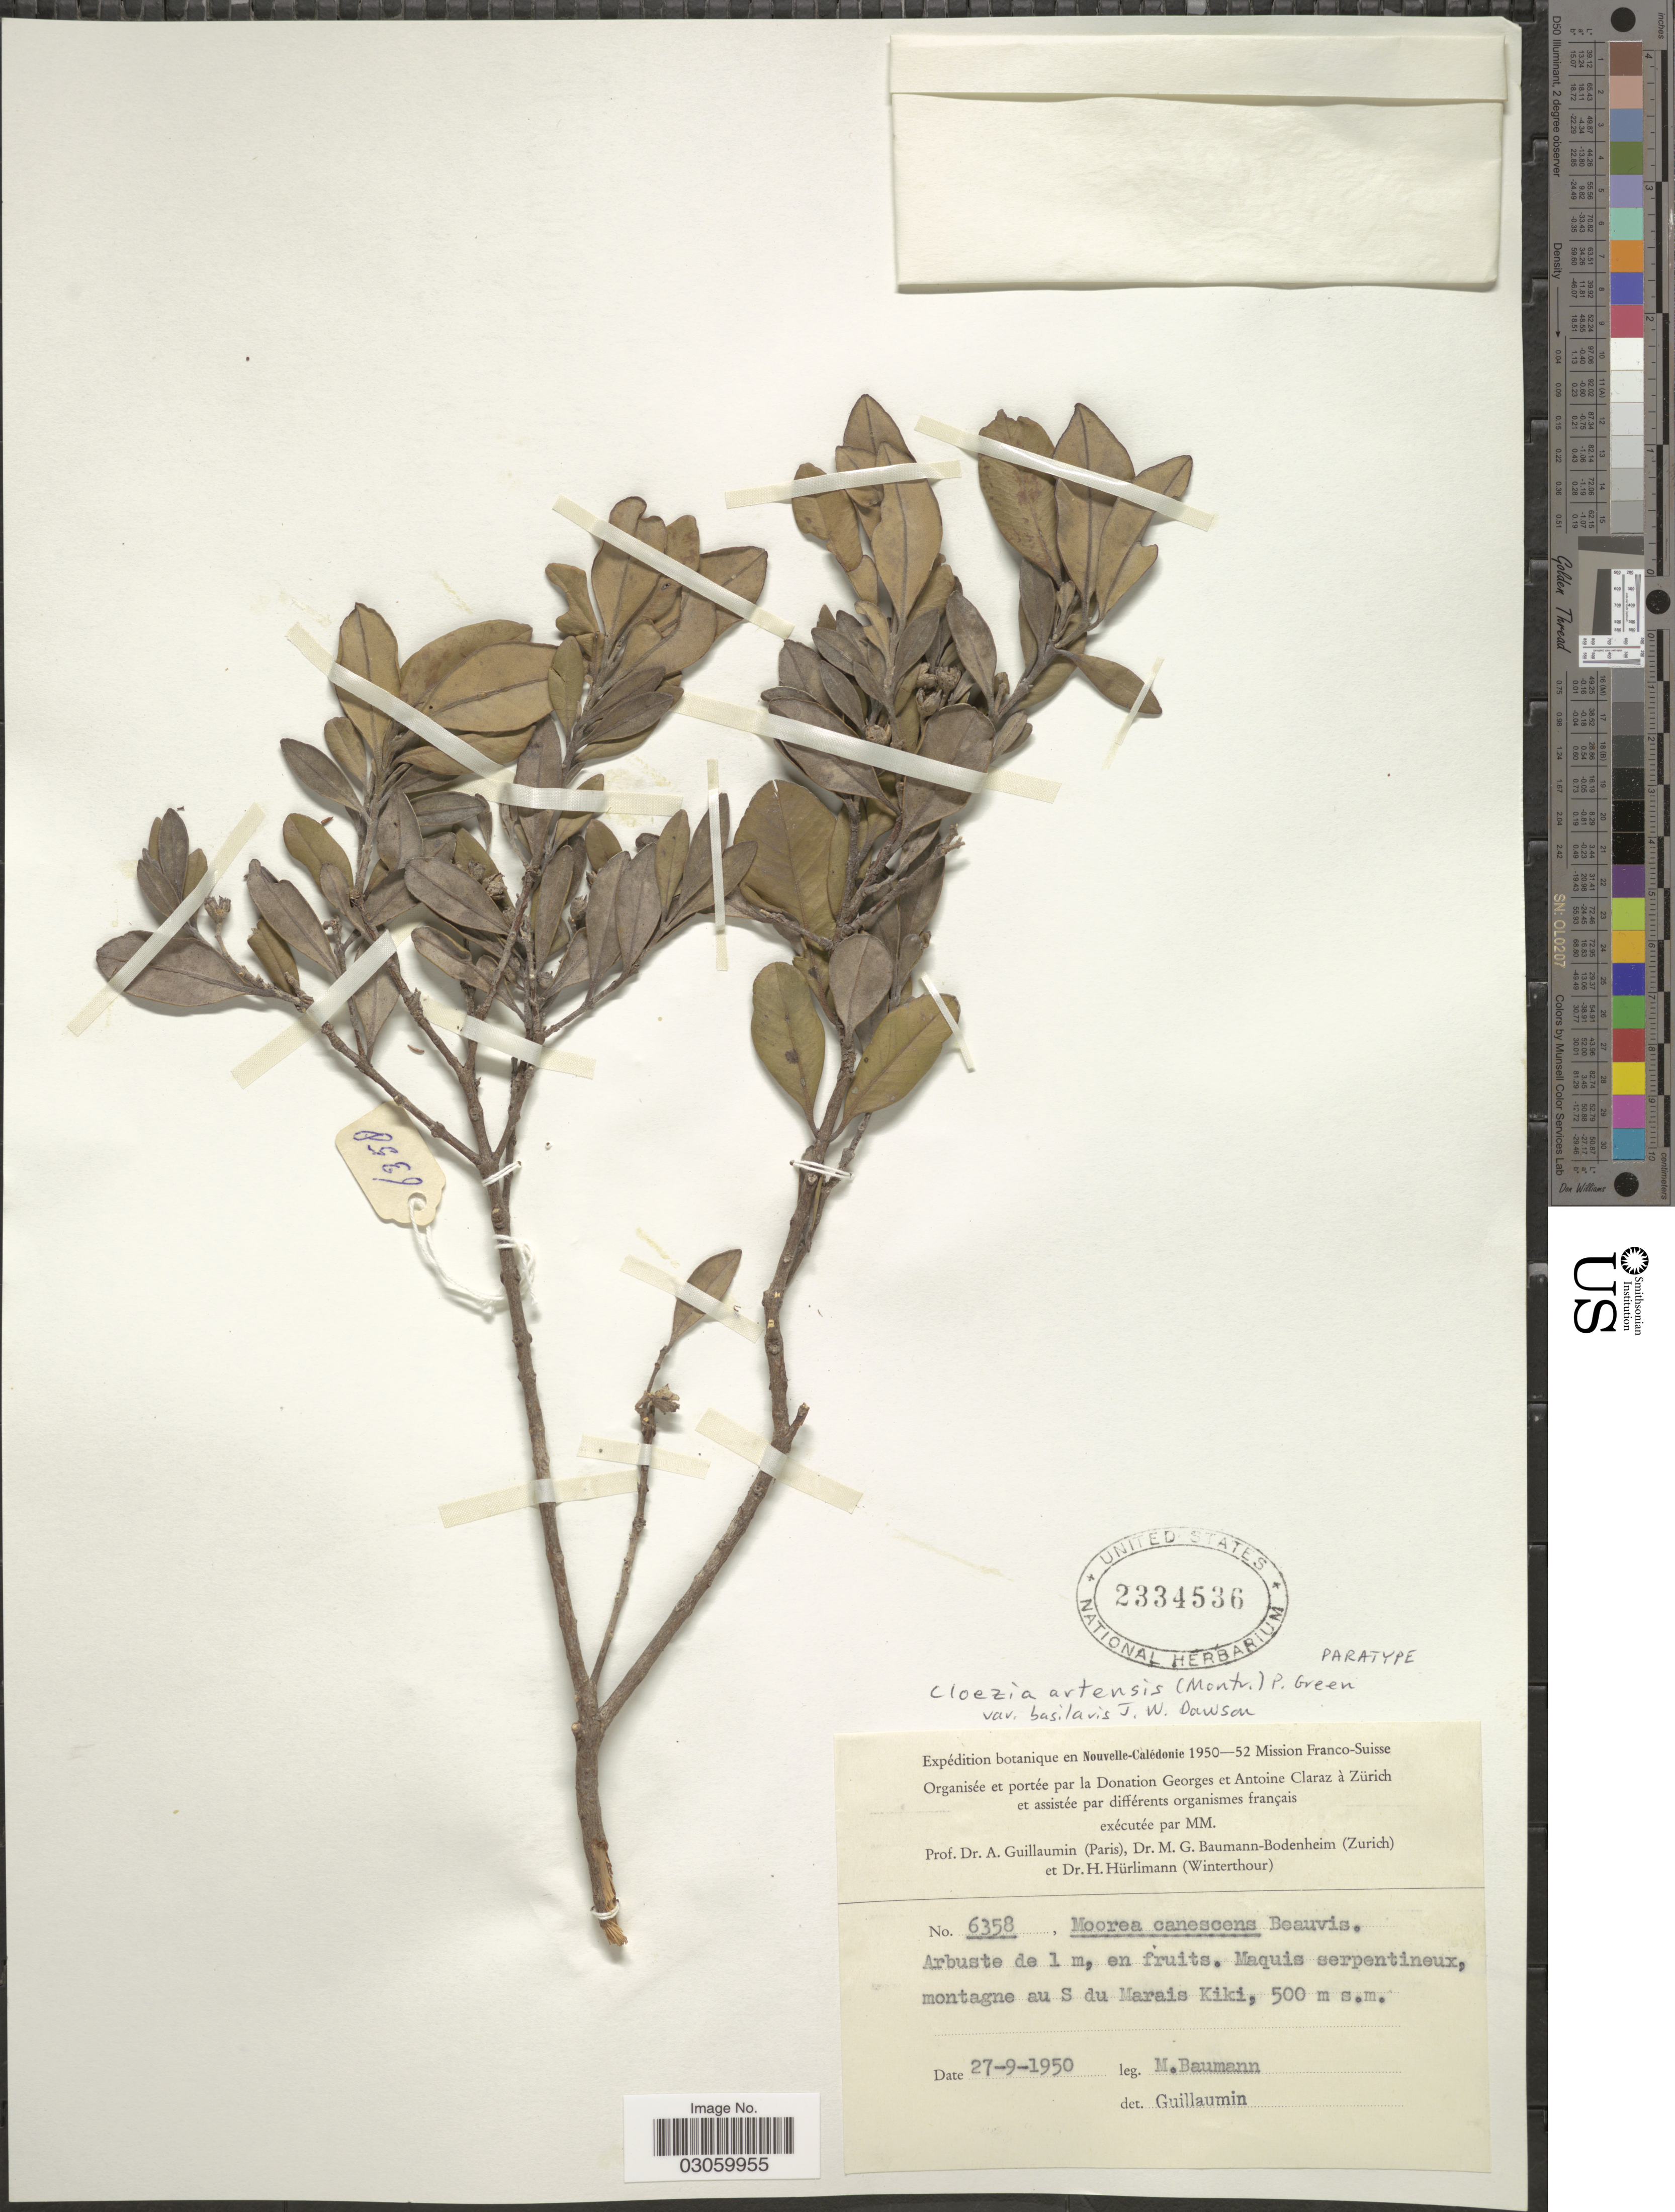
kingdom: Plantae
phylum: Tracheophyta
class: Magnoliopsida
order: Myrtales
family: Myrtaceae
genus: Cloezia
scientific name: Cloezia artensis var. basilaris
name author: J.W. Dawson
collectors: M. G. Baumann-Bodenheim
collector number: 6358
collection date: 1950-09-27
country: New Caledonia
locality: Montagne au S du Marais Kiki.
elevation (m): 500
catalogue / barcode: US 2334536